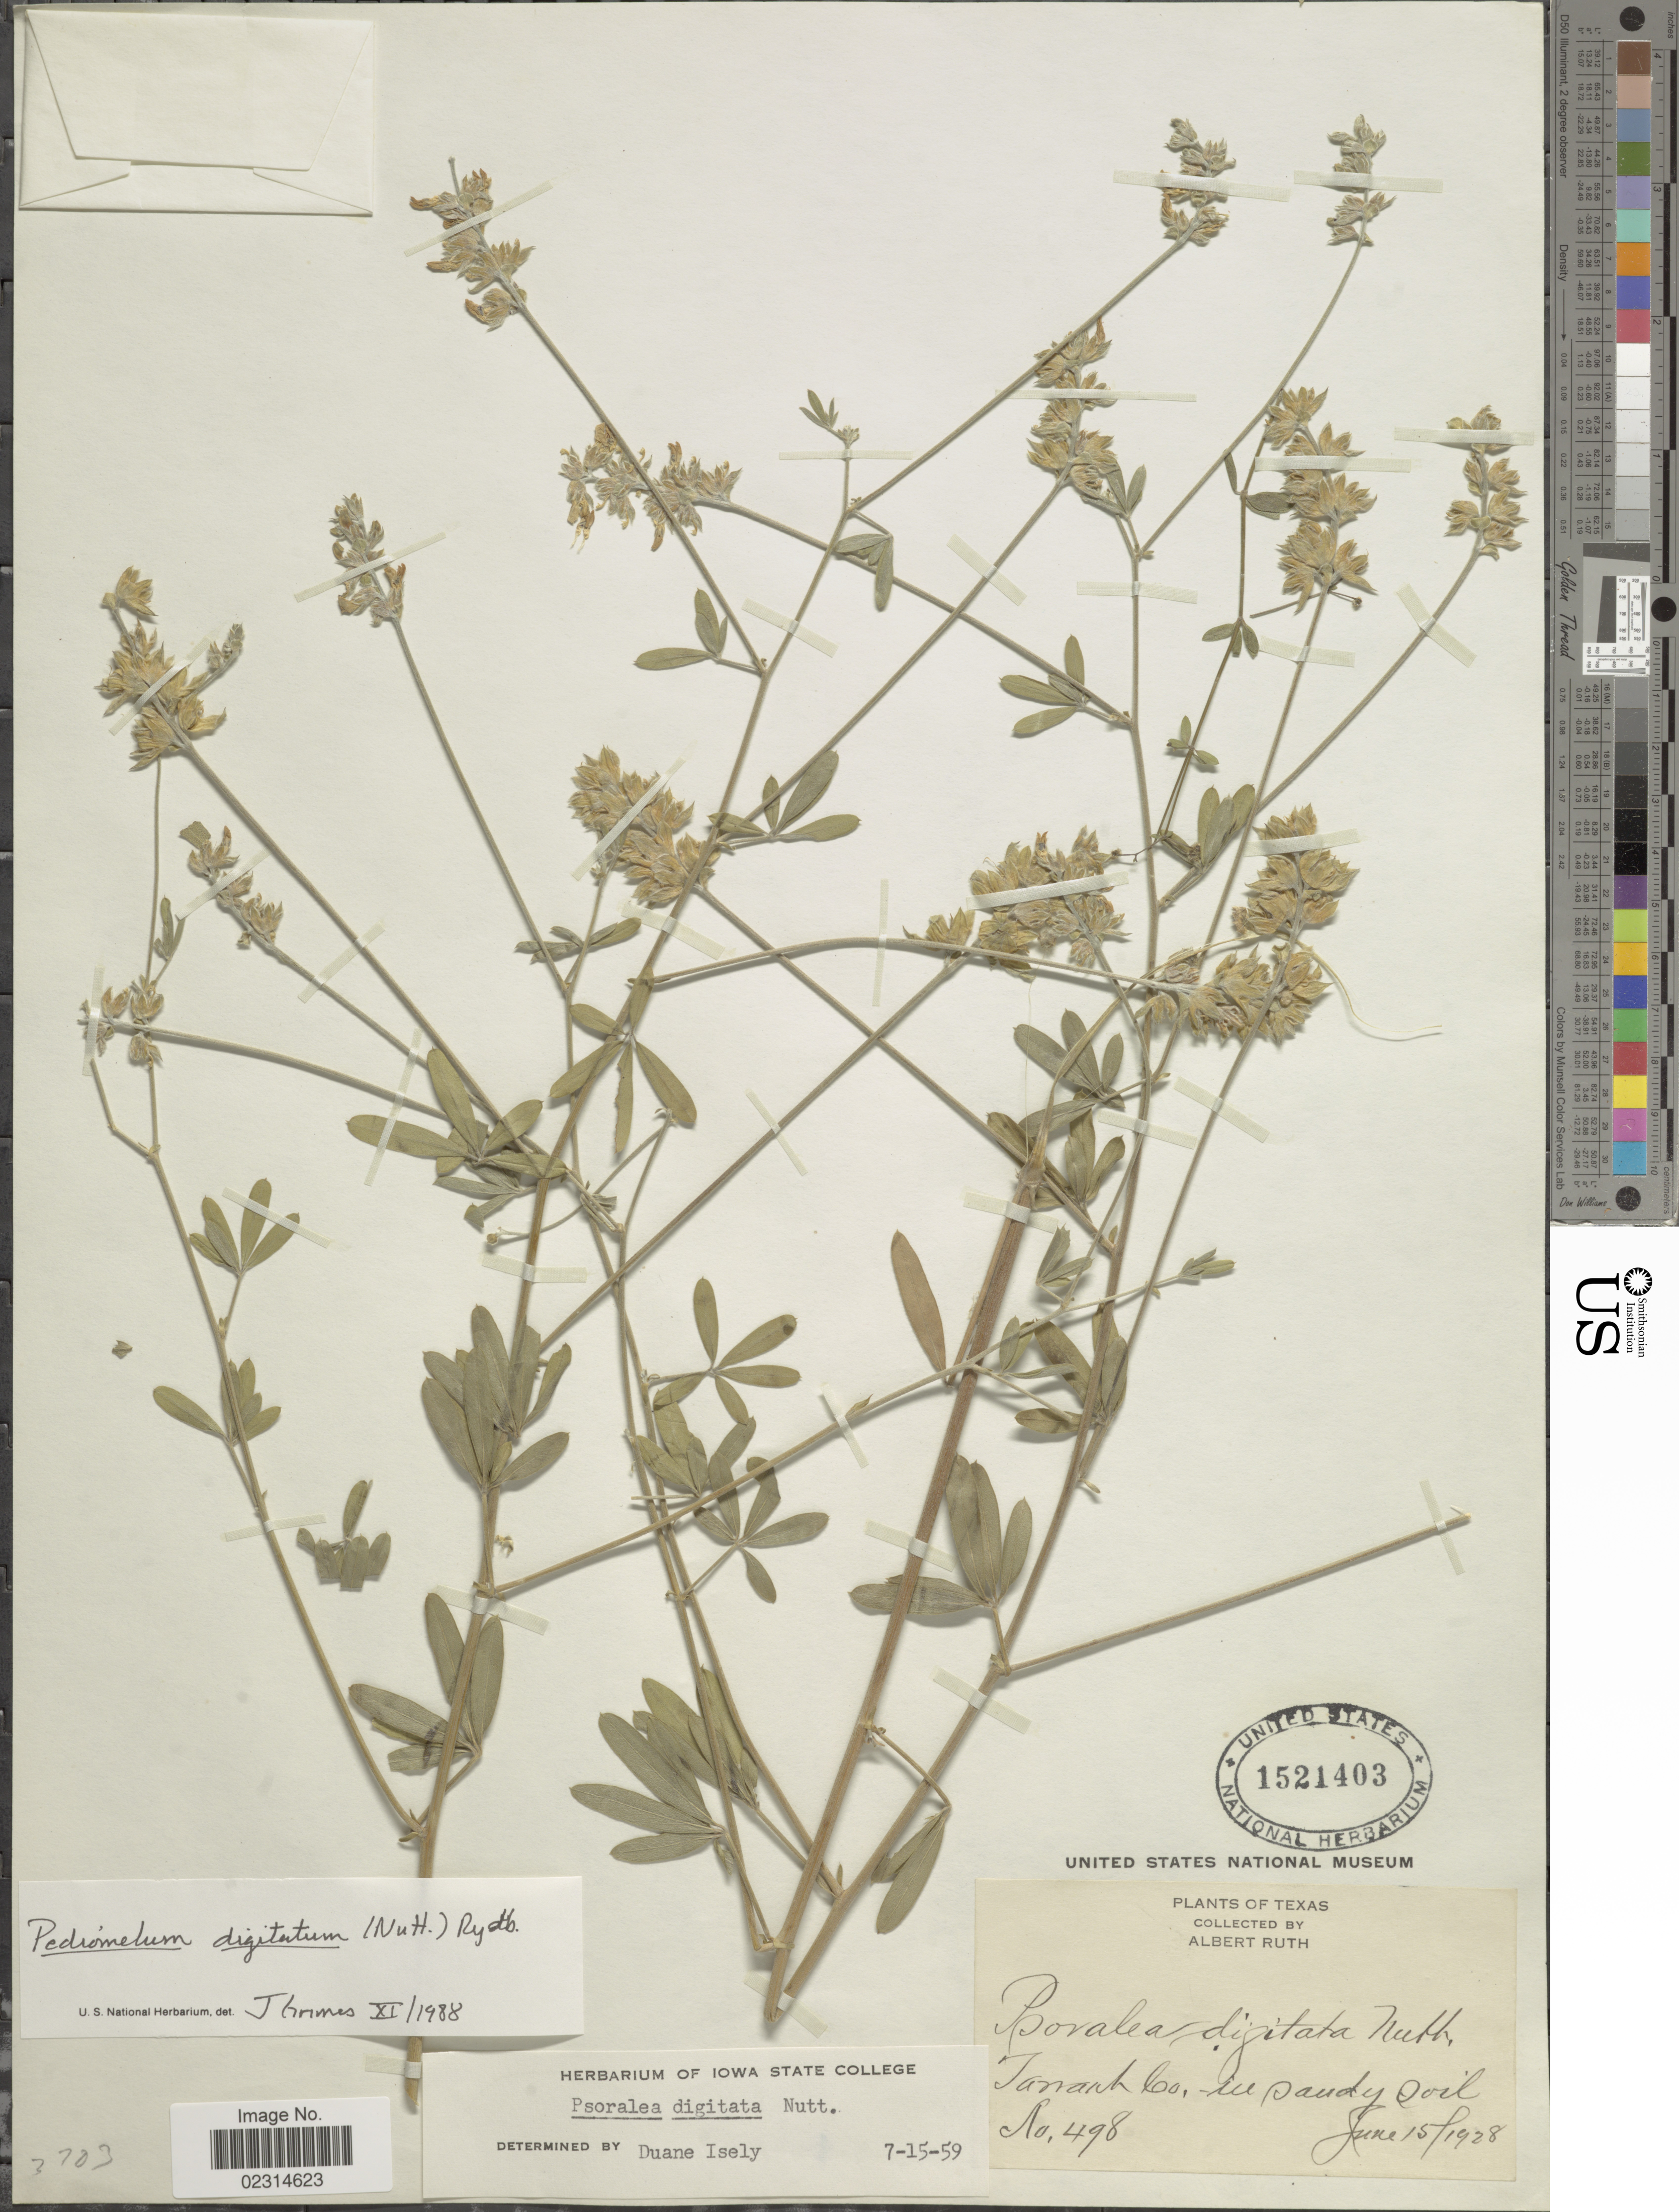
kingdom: Plantae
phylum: Tracheophyta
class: Magnoliopsida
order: Fabales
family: Fabaceae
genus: Pediomelum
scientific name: Pediomelum digitatum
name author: (Nutt. ex Torr. & A. Gray) Isely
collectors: A. Ruth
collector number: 498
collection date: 1928-06-15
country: United States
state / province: Texas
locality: Tamah Co, in sandy soil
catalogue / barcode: US 1521403